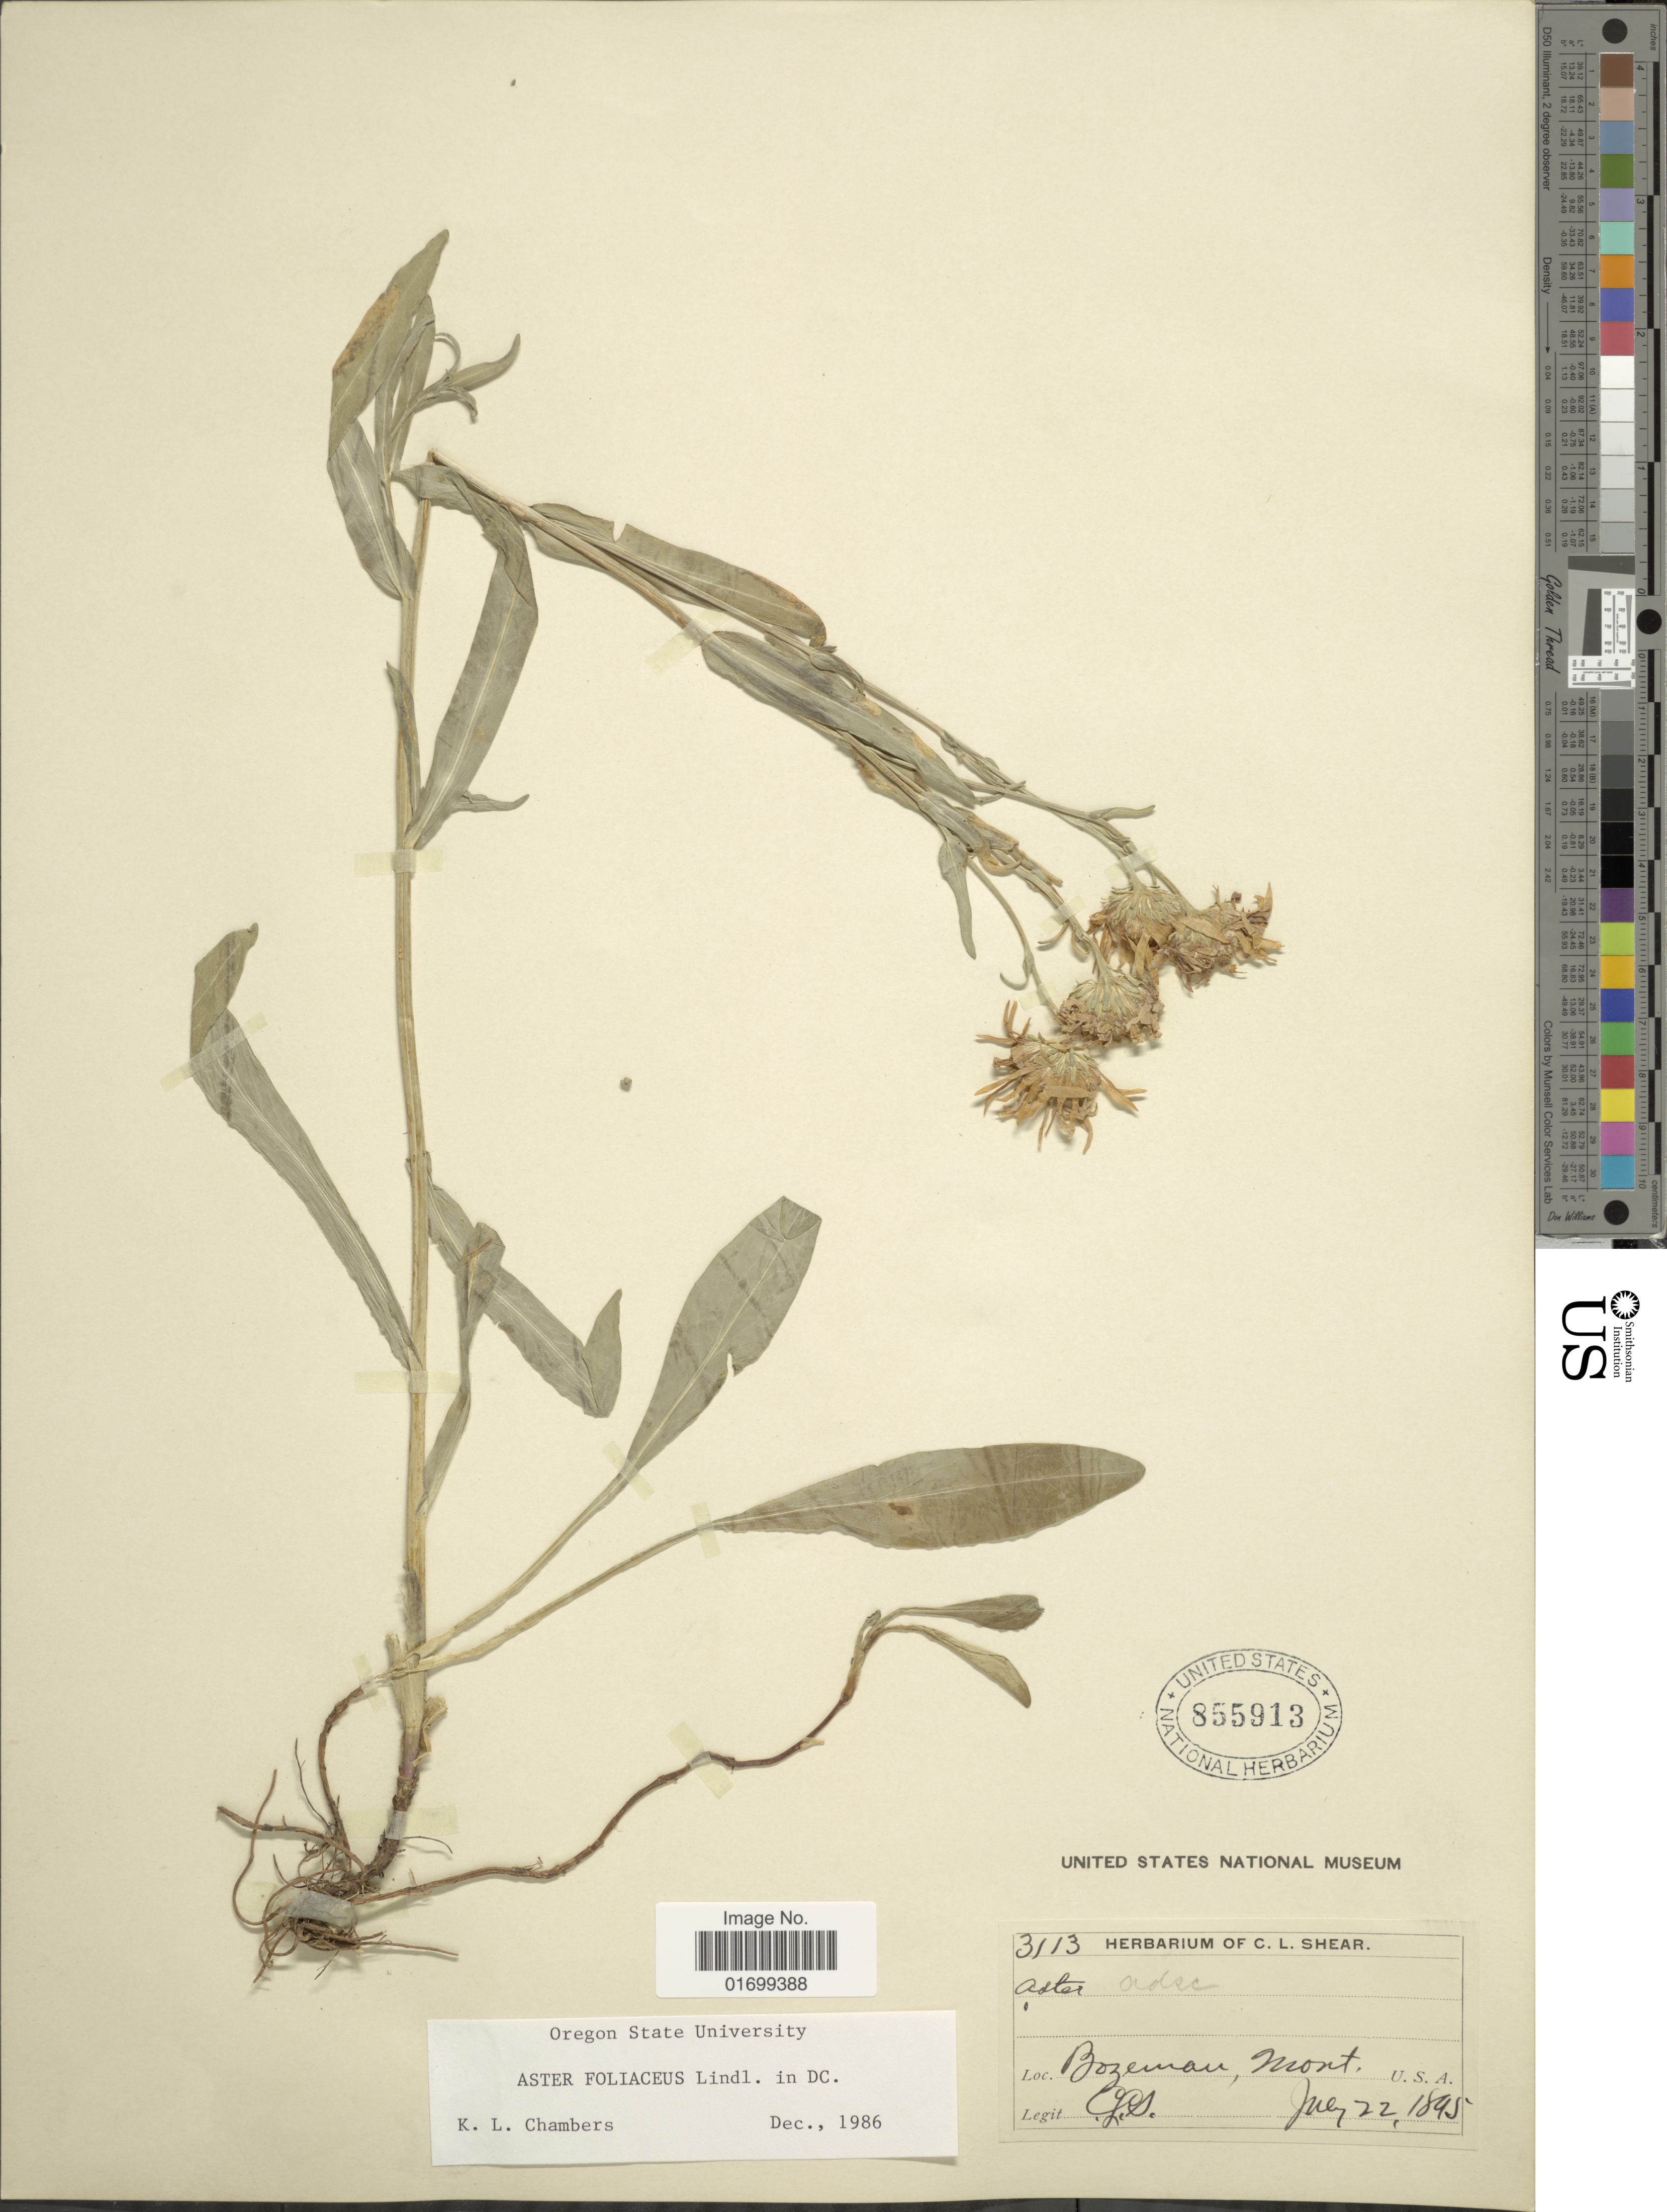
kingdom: Plantae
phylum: Tracheophyta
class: Magnoliopsida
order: Asterales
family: Asteraceae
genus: Symphyotrichum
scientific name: Symphyotrichum foliaceum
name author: (Lindl. ex DC.) G.L. Nesom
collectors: C. L. Shear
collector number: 3113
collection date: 1895-07-22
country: United States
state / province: Montana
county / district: Gallatin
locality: Bozeman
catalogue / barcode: US 855913